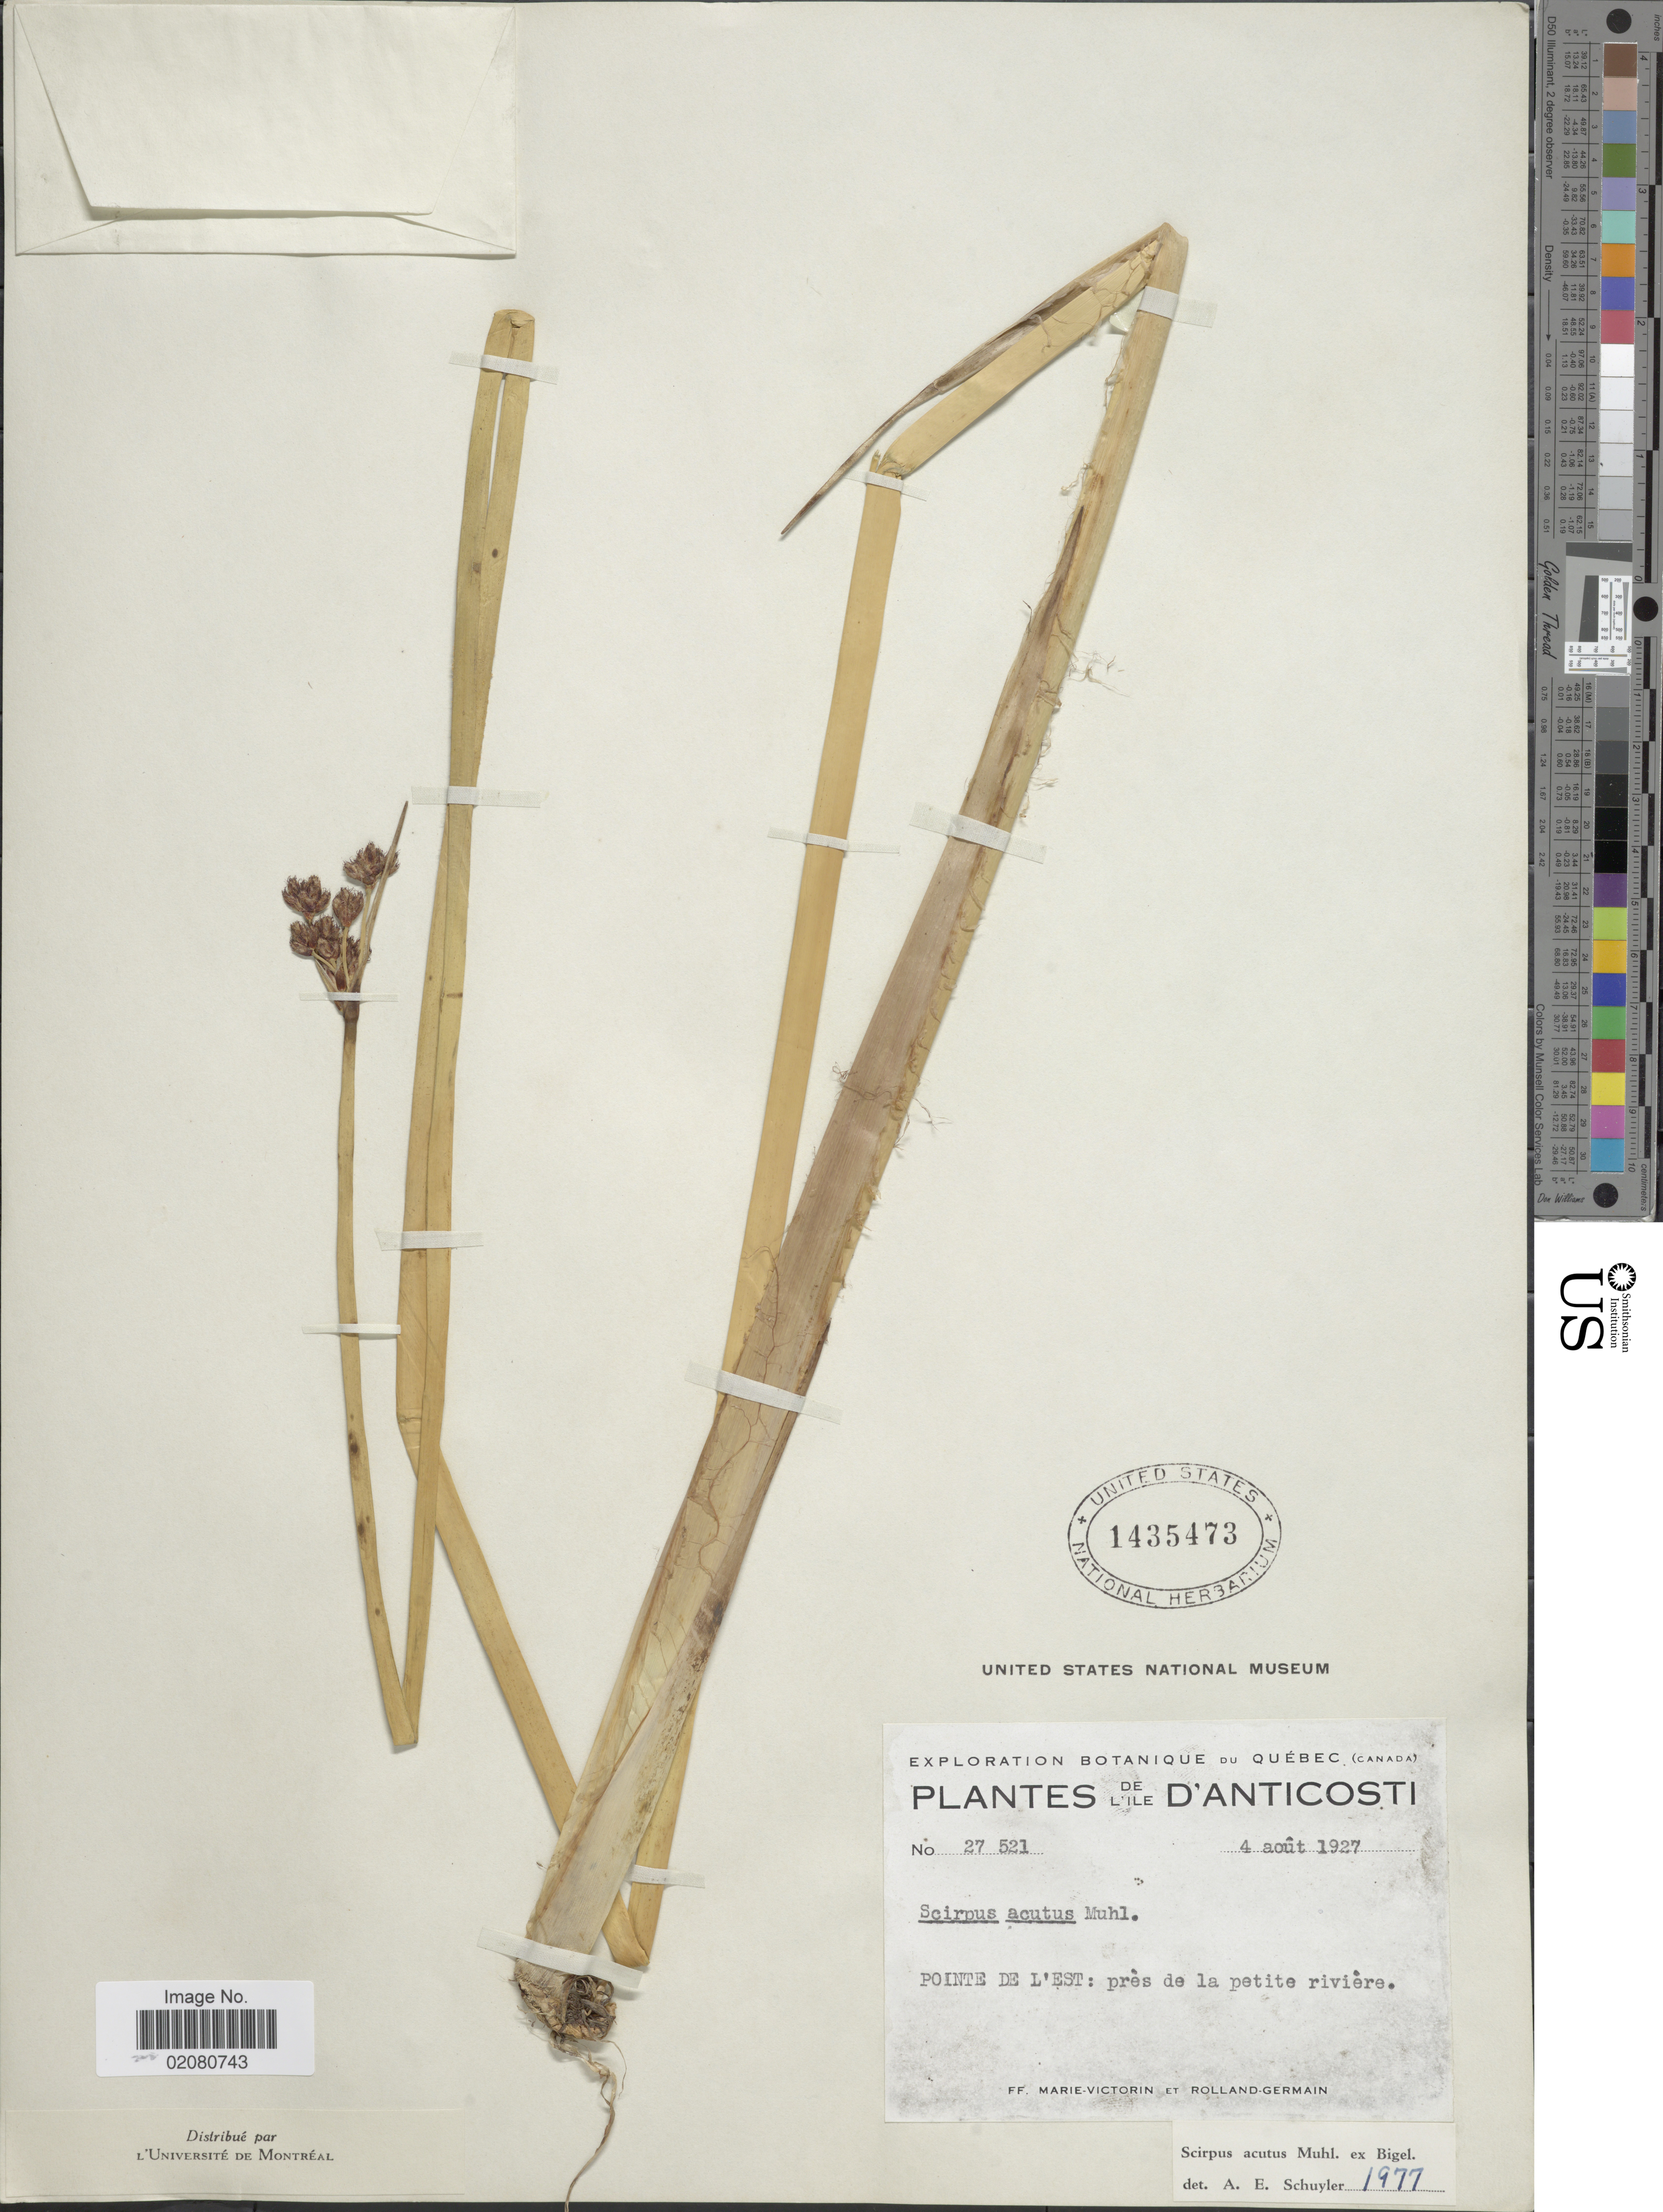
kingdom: Plantae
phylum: Tracheophyta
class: Liliopsida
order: Poales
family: Cyperaceae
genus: Schoenoplectus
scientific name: Schoenoplectus acutus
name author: (Muhl. ex Bigelow) Á. Löve & D. Löve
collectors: F. Marie-Victorin & Rolland-Germain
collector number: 27521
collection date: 1927-08-04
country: Canada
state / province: Quebec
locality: D'Anticosti, Ponte del'Est: pres de la petite riviere.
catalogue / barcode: US 1435473